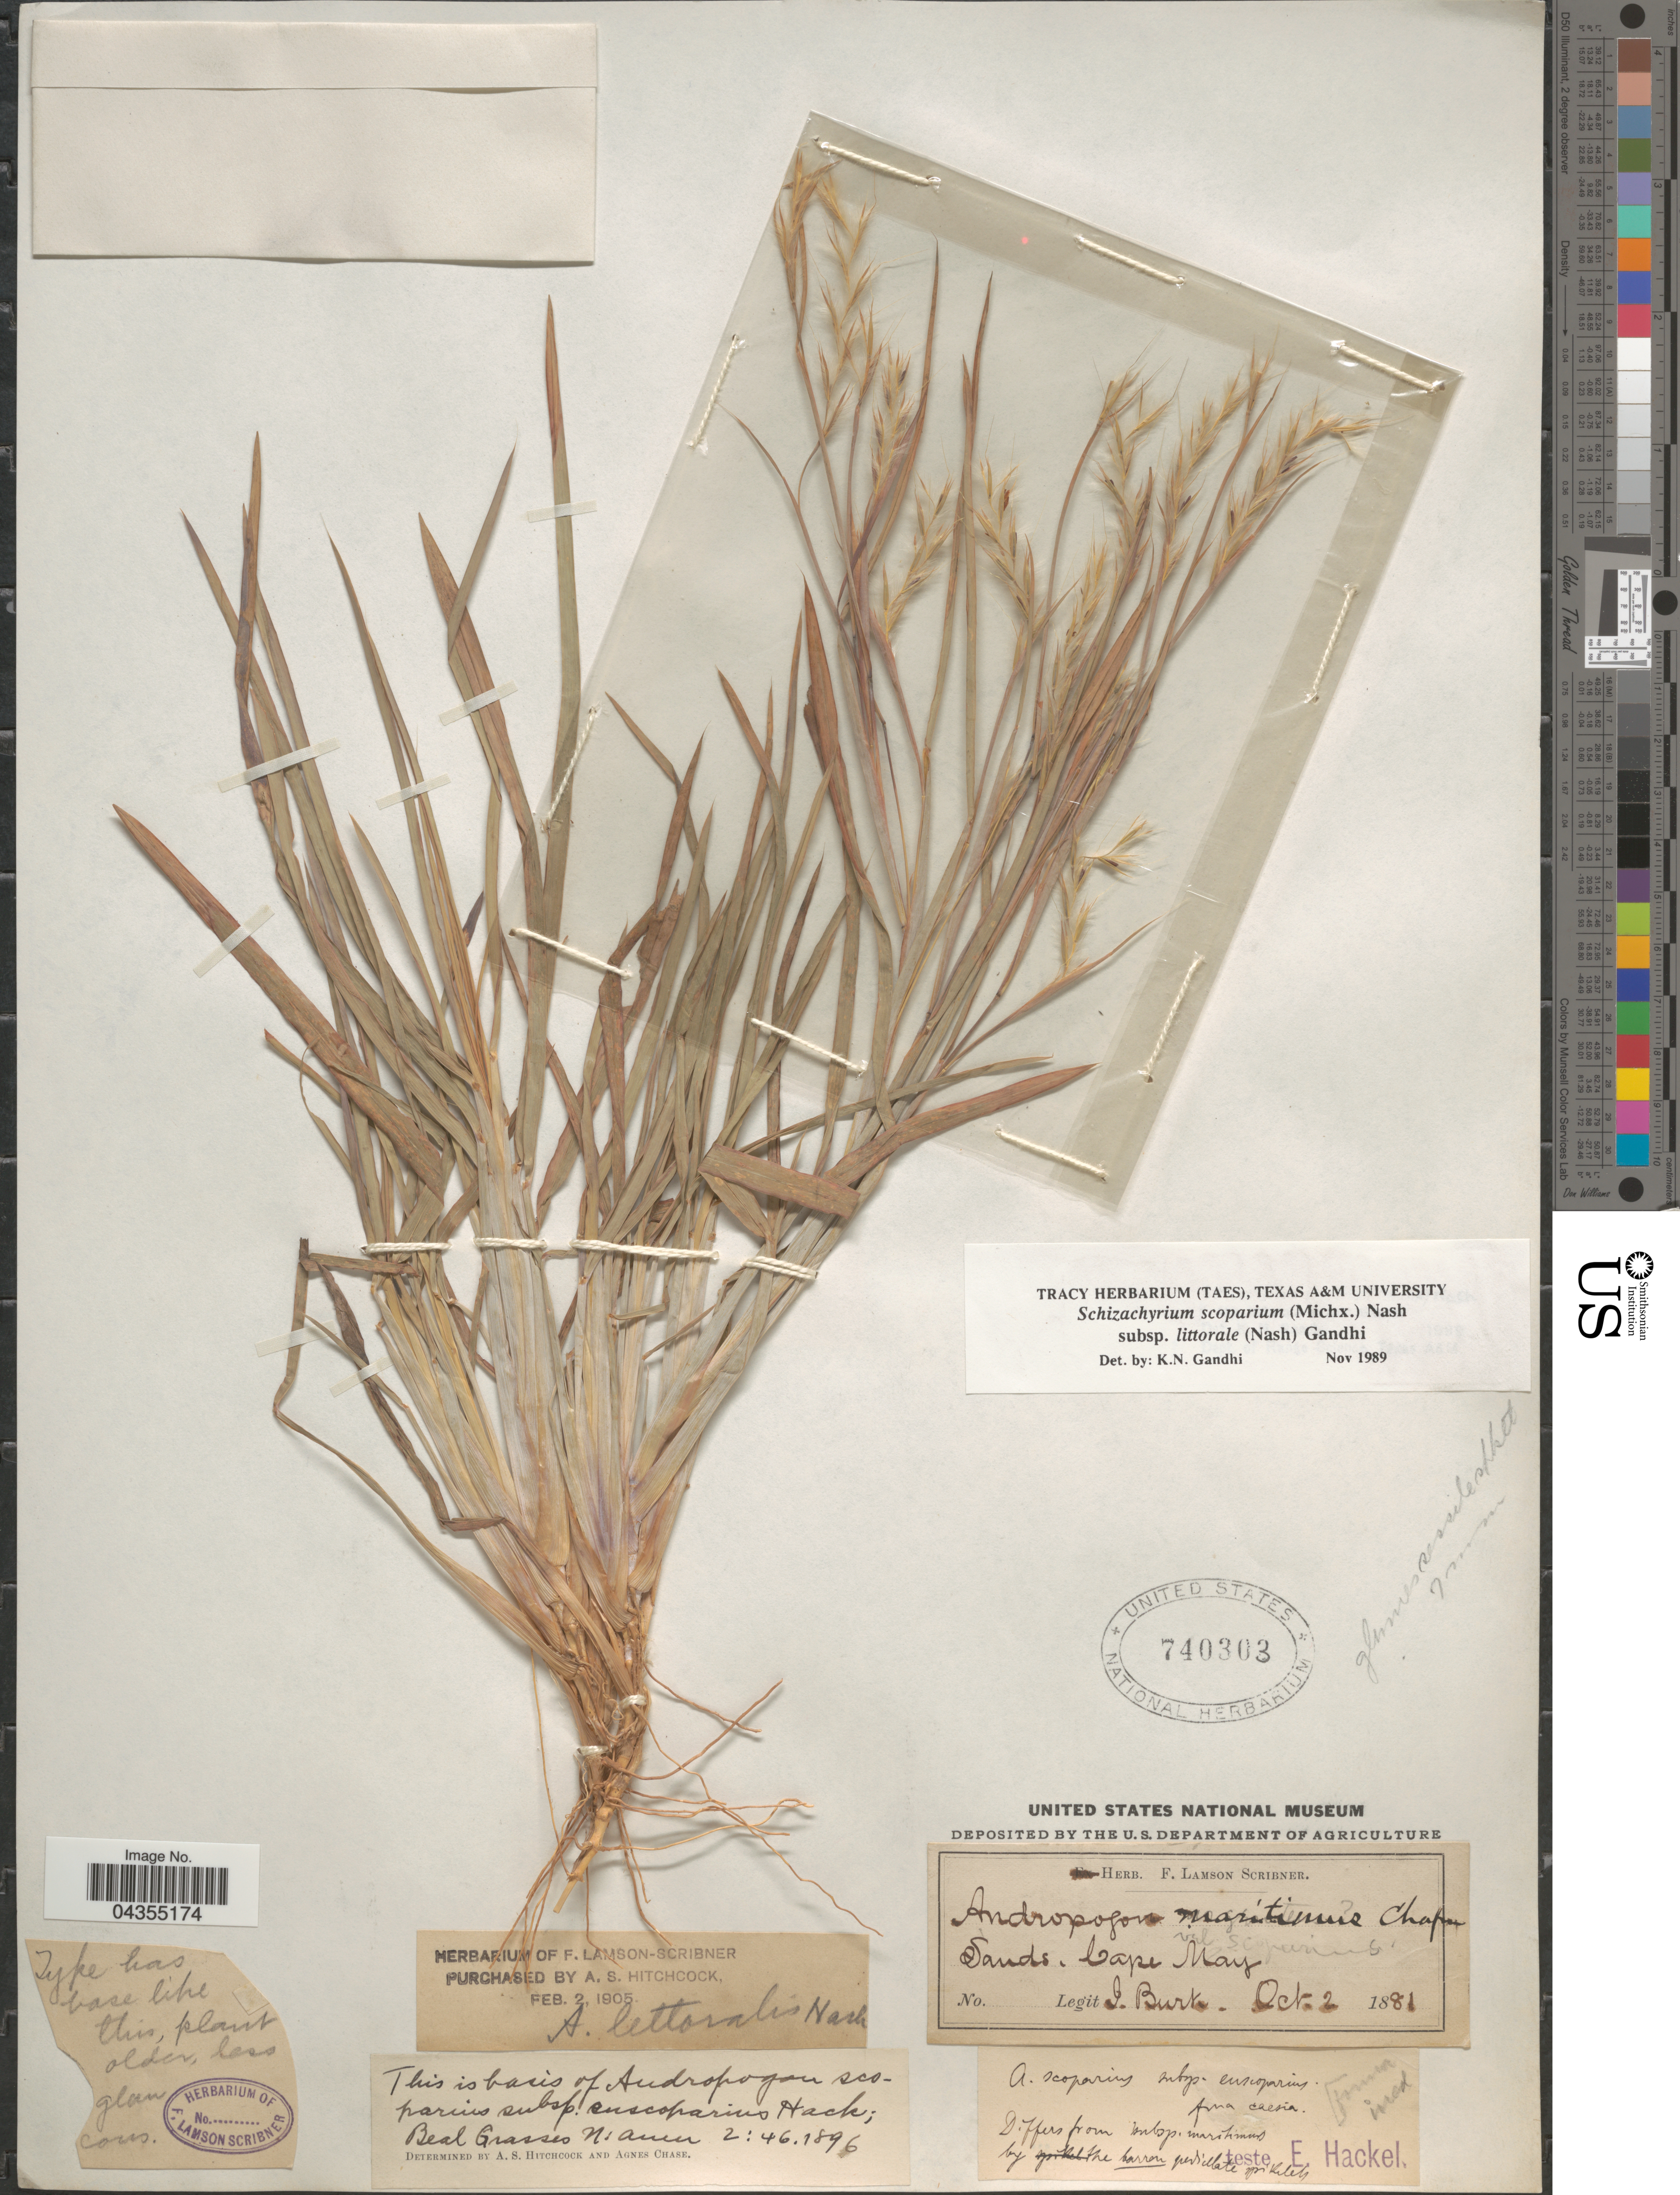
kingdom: Plantae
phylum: Tracheophyta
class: Liliopsida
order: Poales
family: Poaceae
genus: Schizachyrium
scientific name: Schizachyrium scoparium var. littorale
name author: (Nash) Gould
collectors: J. Burt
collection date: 1881-10-02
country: United States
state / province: New Jersey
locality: Sands. Cape May.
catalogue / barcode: US 740303